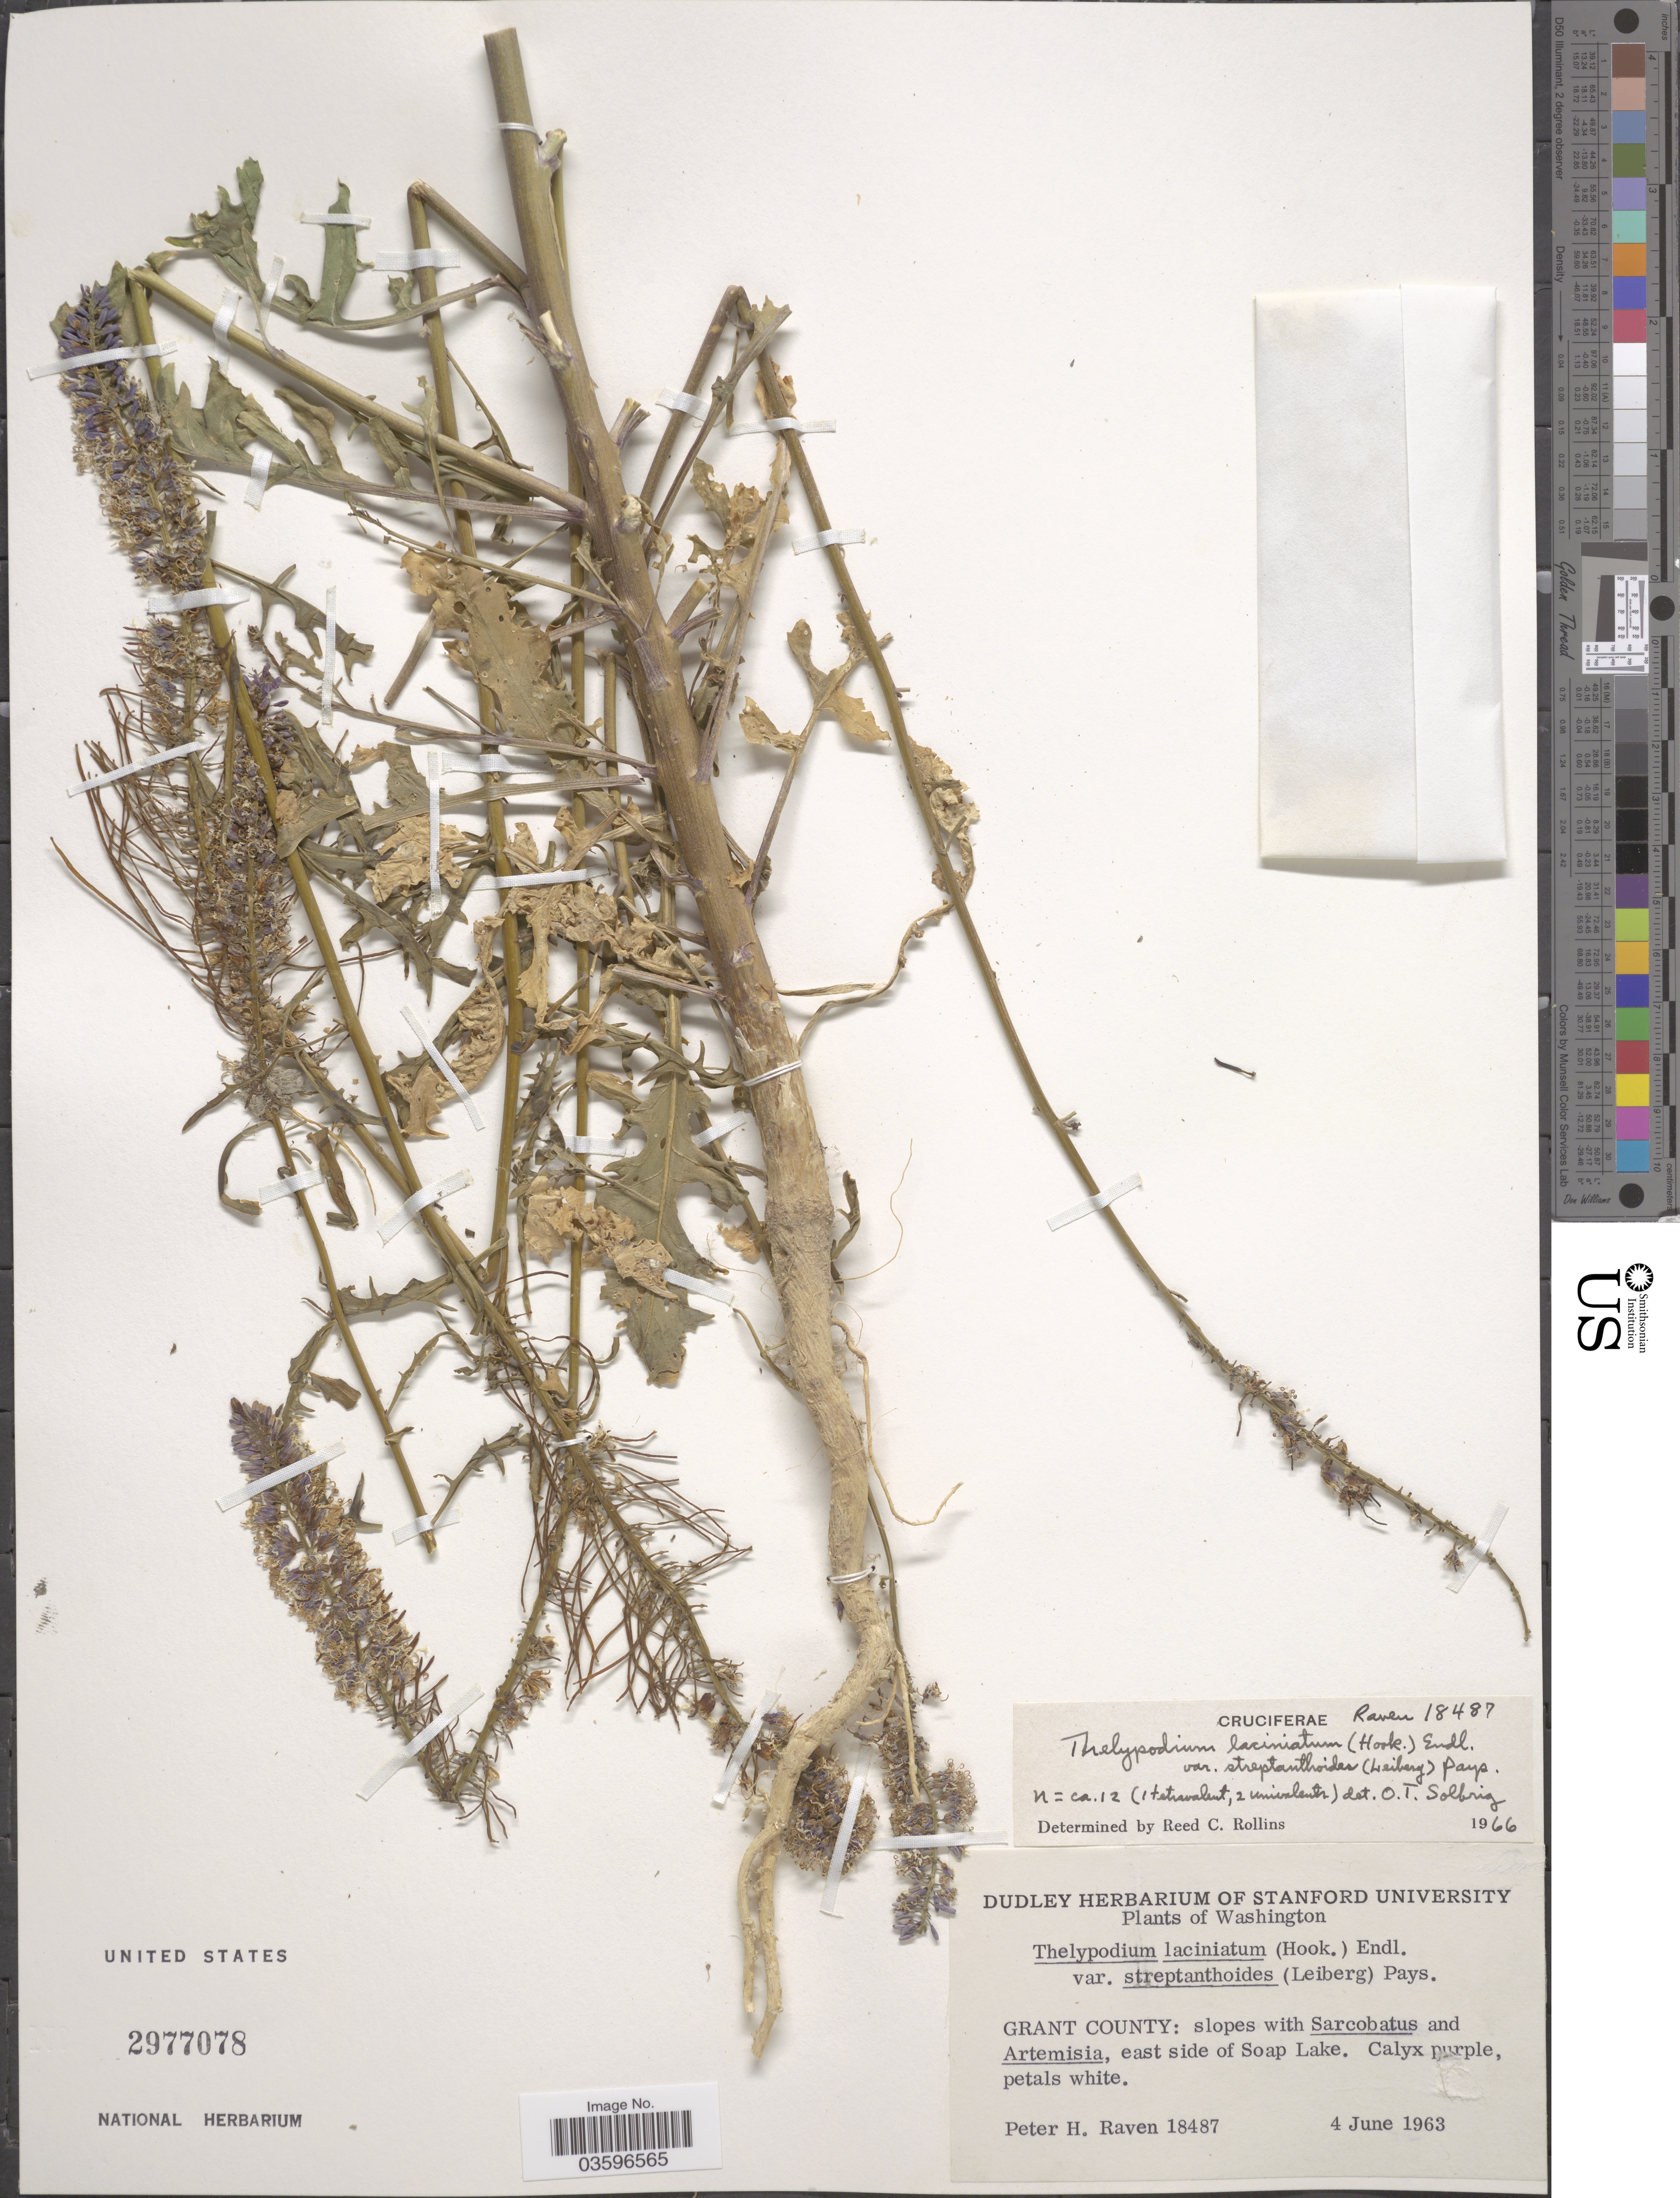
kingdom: Plantae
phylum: Tracheophyta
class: Magnoliopsida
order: Brassicales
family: Brassicaceae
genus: Thelypodium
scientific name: Thelypodium laciniatum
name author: (Hook.) Endl.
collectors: P. Raven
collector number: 18487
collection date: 1963-06-04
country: United States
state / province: Washington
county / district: Grant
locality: Grant County: east side of Soap Lake.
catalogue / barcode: US 2977078